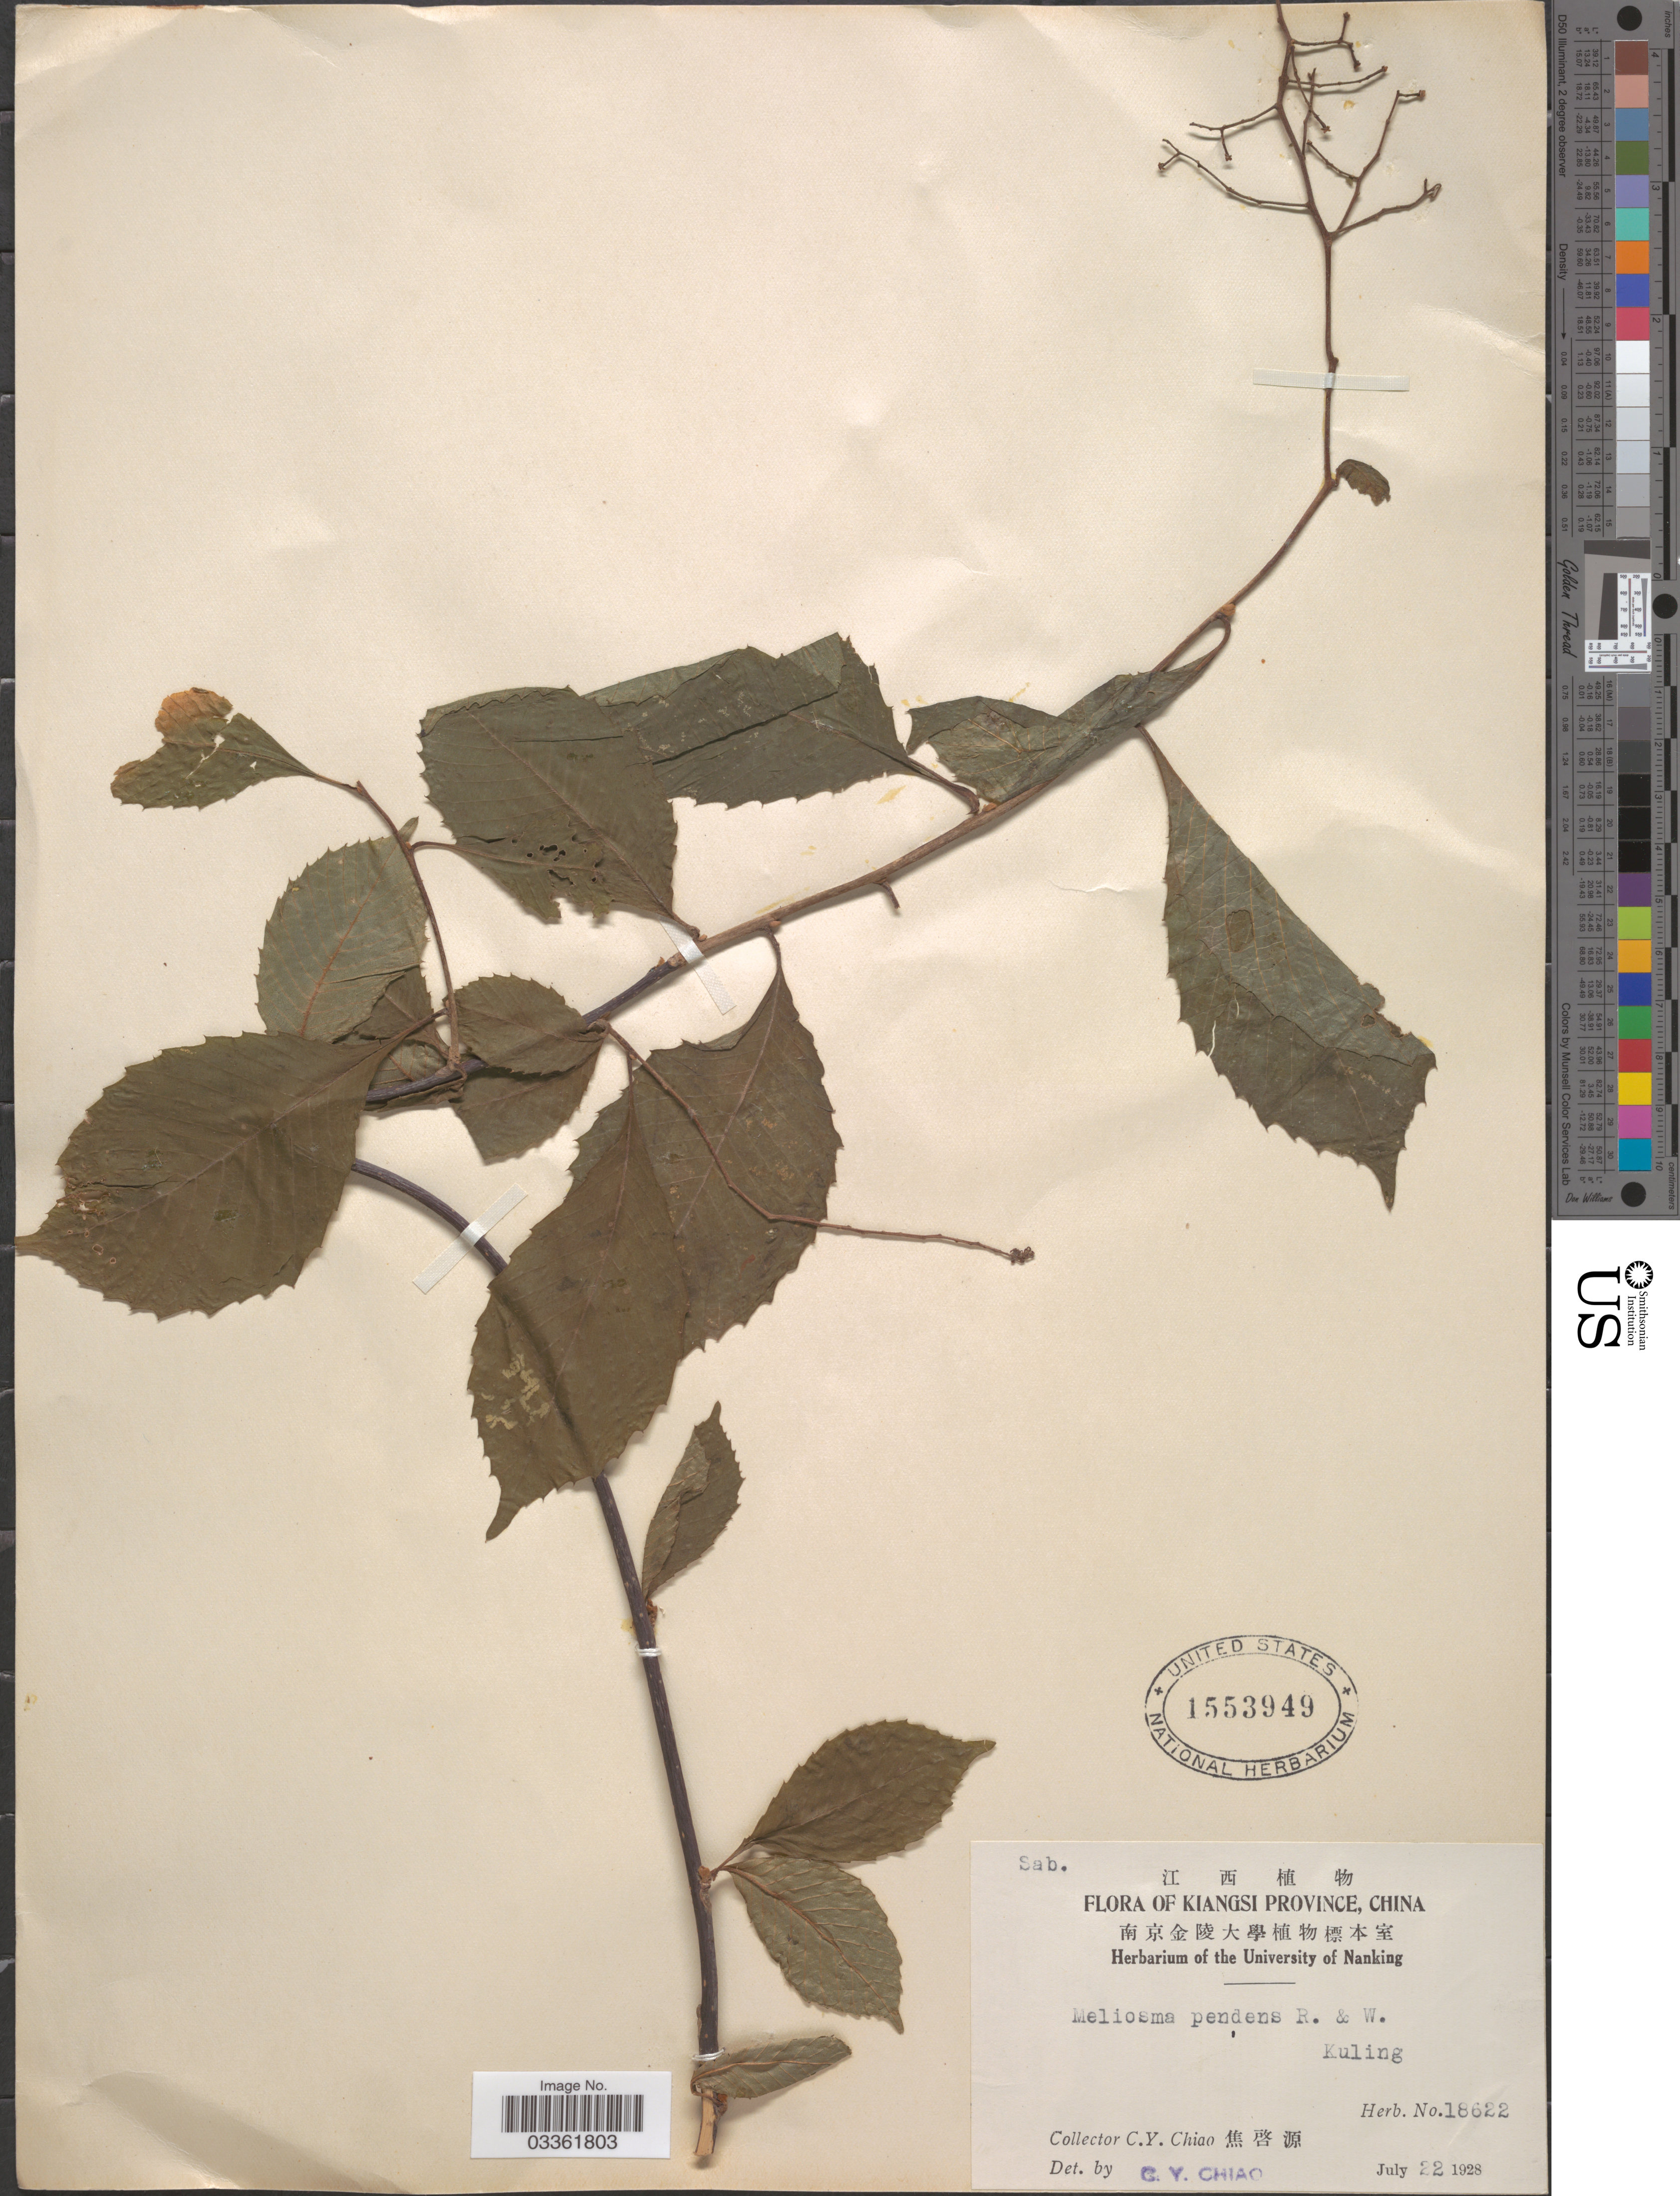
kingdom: Plantae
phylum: Tracheophyta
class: Magnoliopsida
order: Proteales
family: Sabiaceae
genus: Meliosma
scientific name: Meliosma pendula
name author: Merr.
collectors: C. Y. Chiao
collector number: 18622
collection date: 1928-07-22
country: China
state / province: Jiangxi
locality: Kiangsi Province, Kuling.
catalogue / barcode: US 1553949